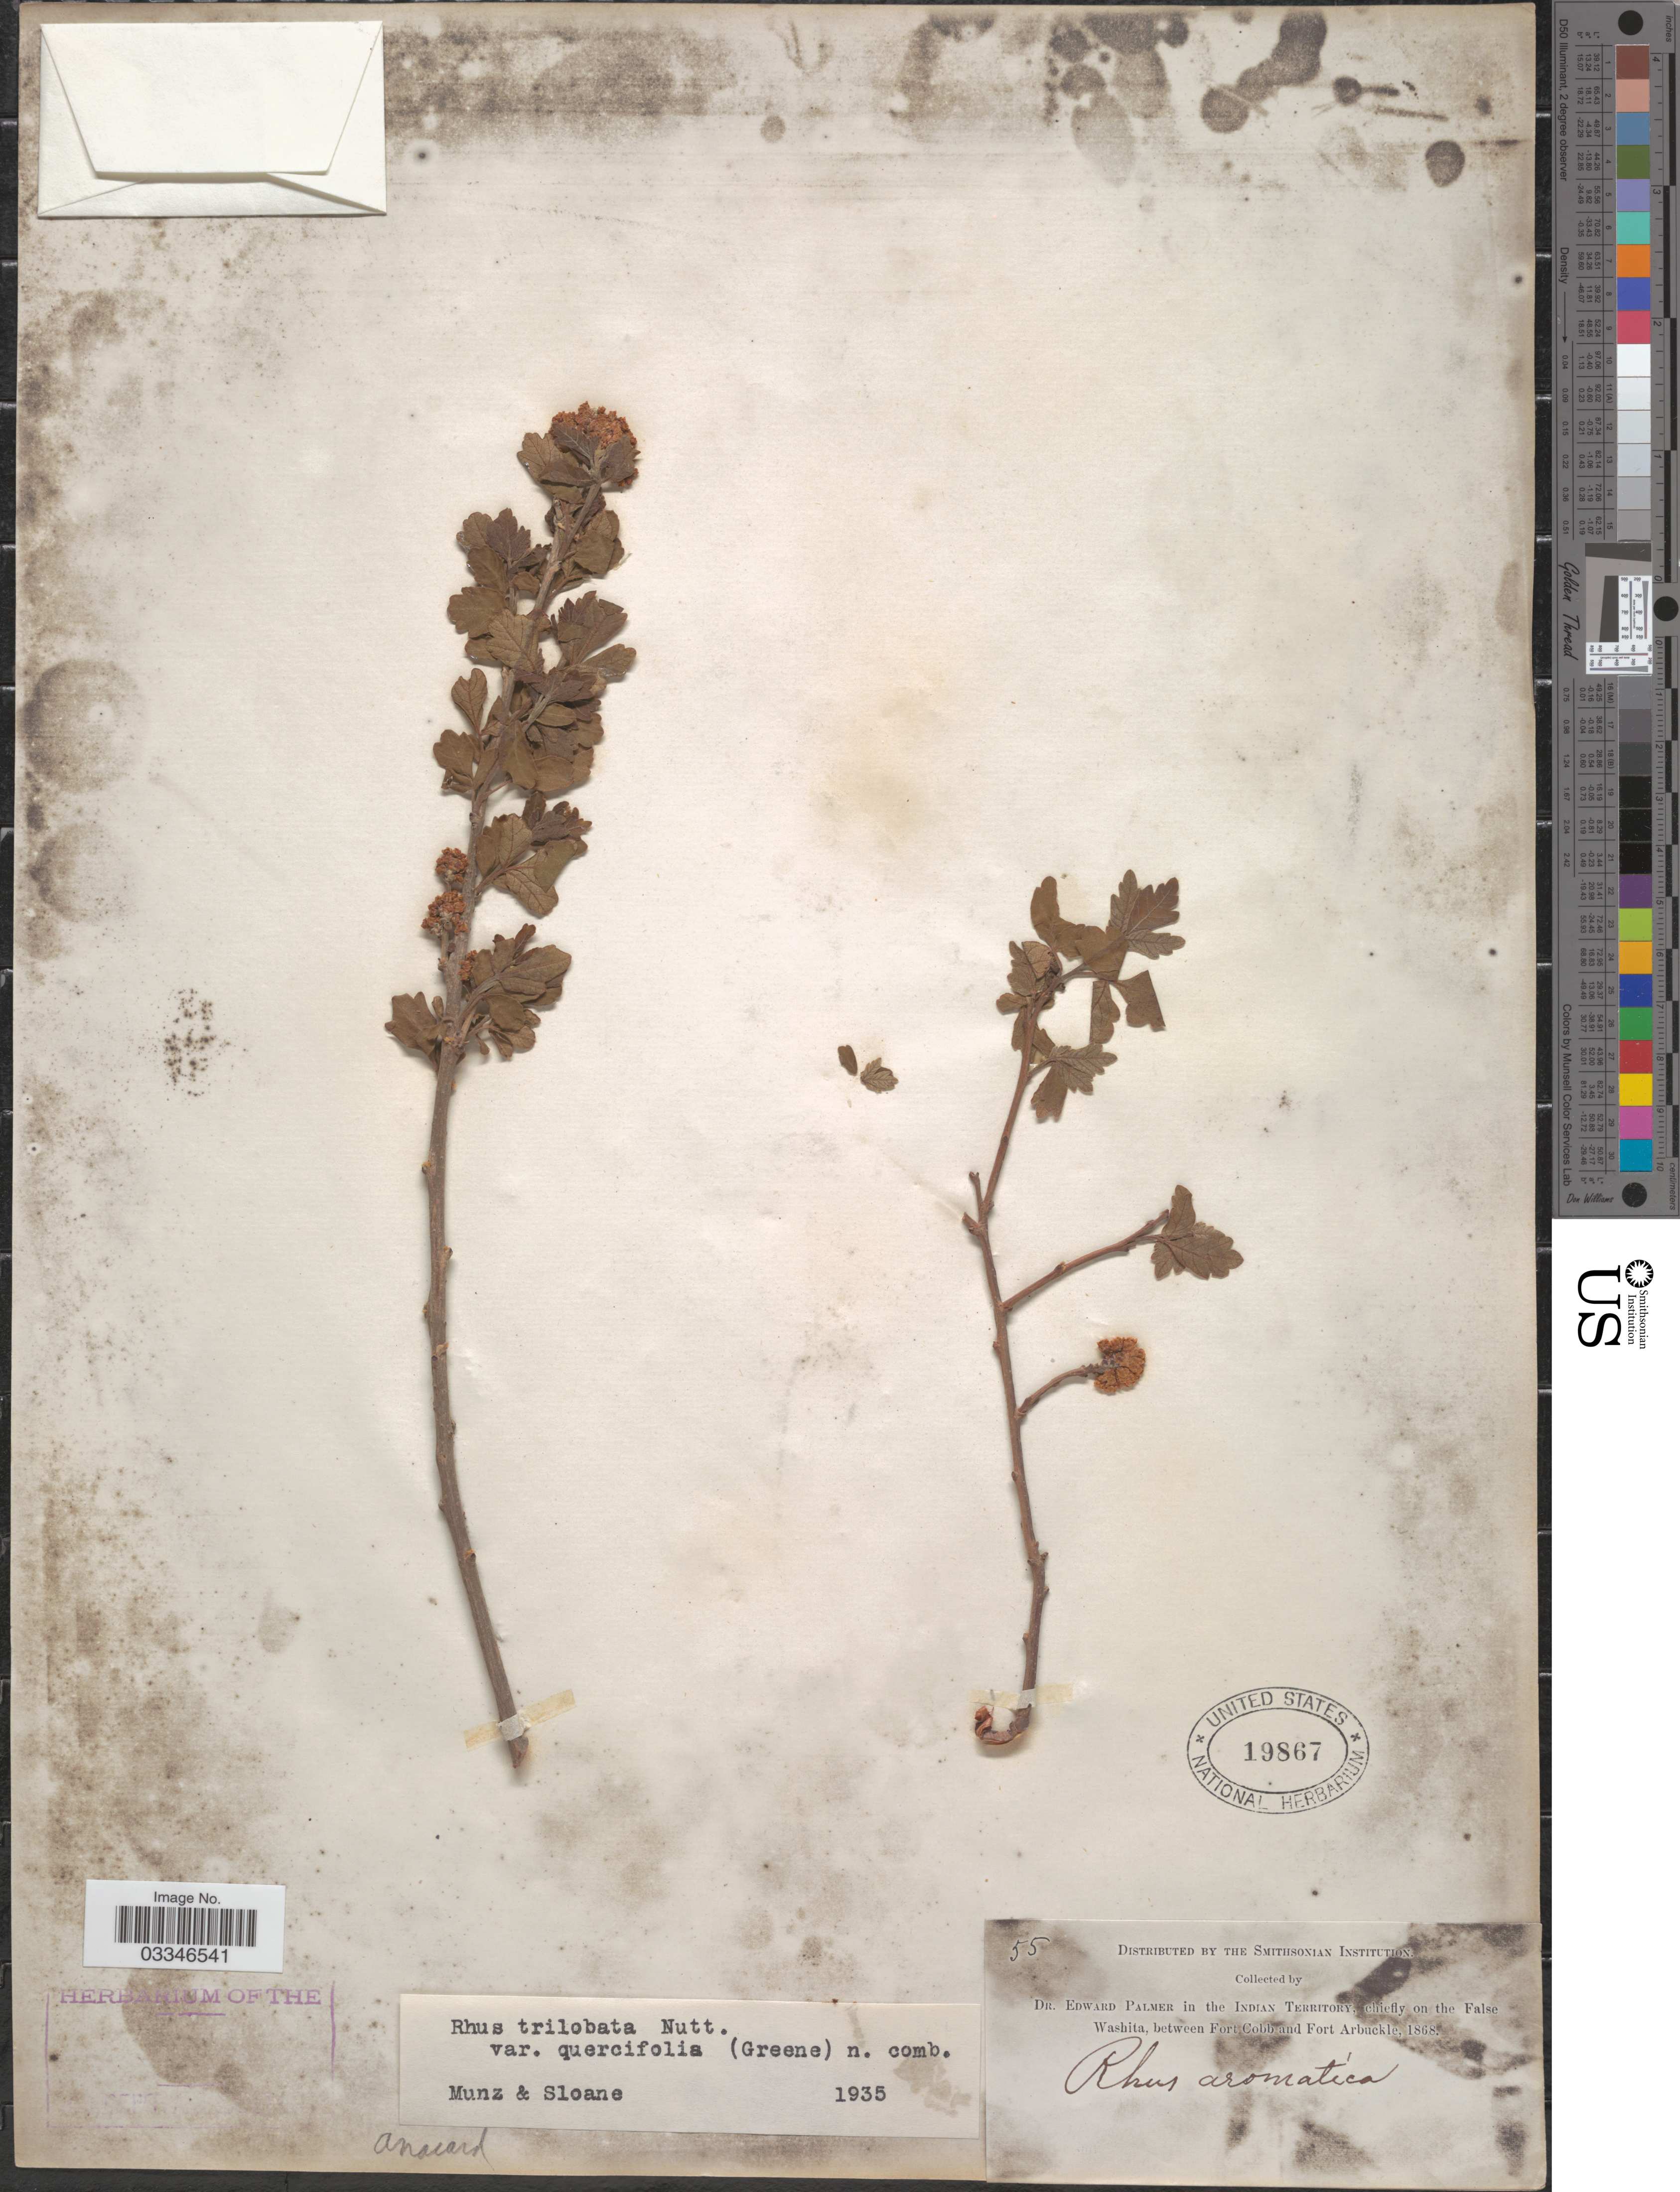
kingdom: Plantae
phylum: Tracheophyta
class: Magnoliopsida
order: Sapindales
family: Anacardiaceae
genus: Rhus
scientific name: Rhus trilobata var. quercifolia (Greene) Munz & Sloane ined.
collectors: E. Palmer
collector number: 55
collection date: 1868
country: United States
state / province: Oklahoma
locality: In the Indian Territory, chiefly on the False Washita, between Fort Cobb and Fort Arbuckle.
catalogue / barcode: US 19867